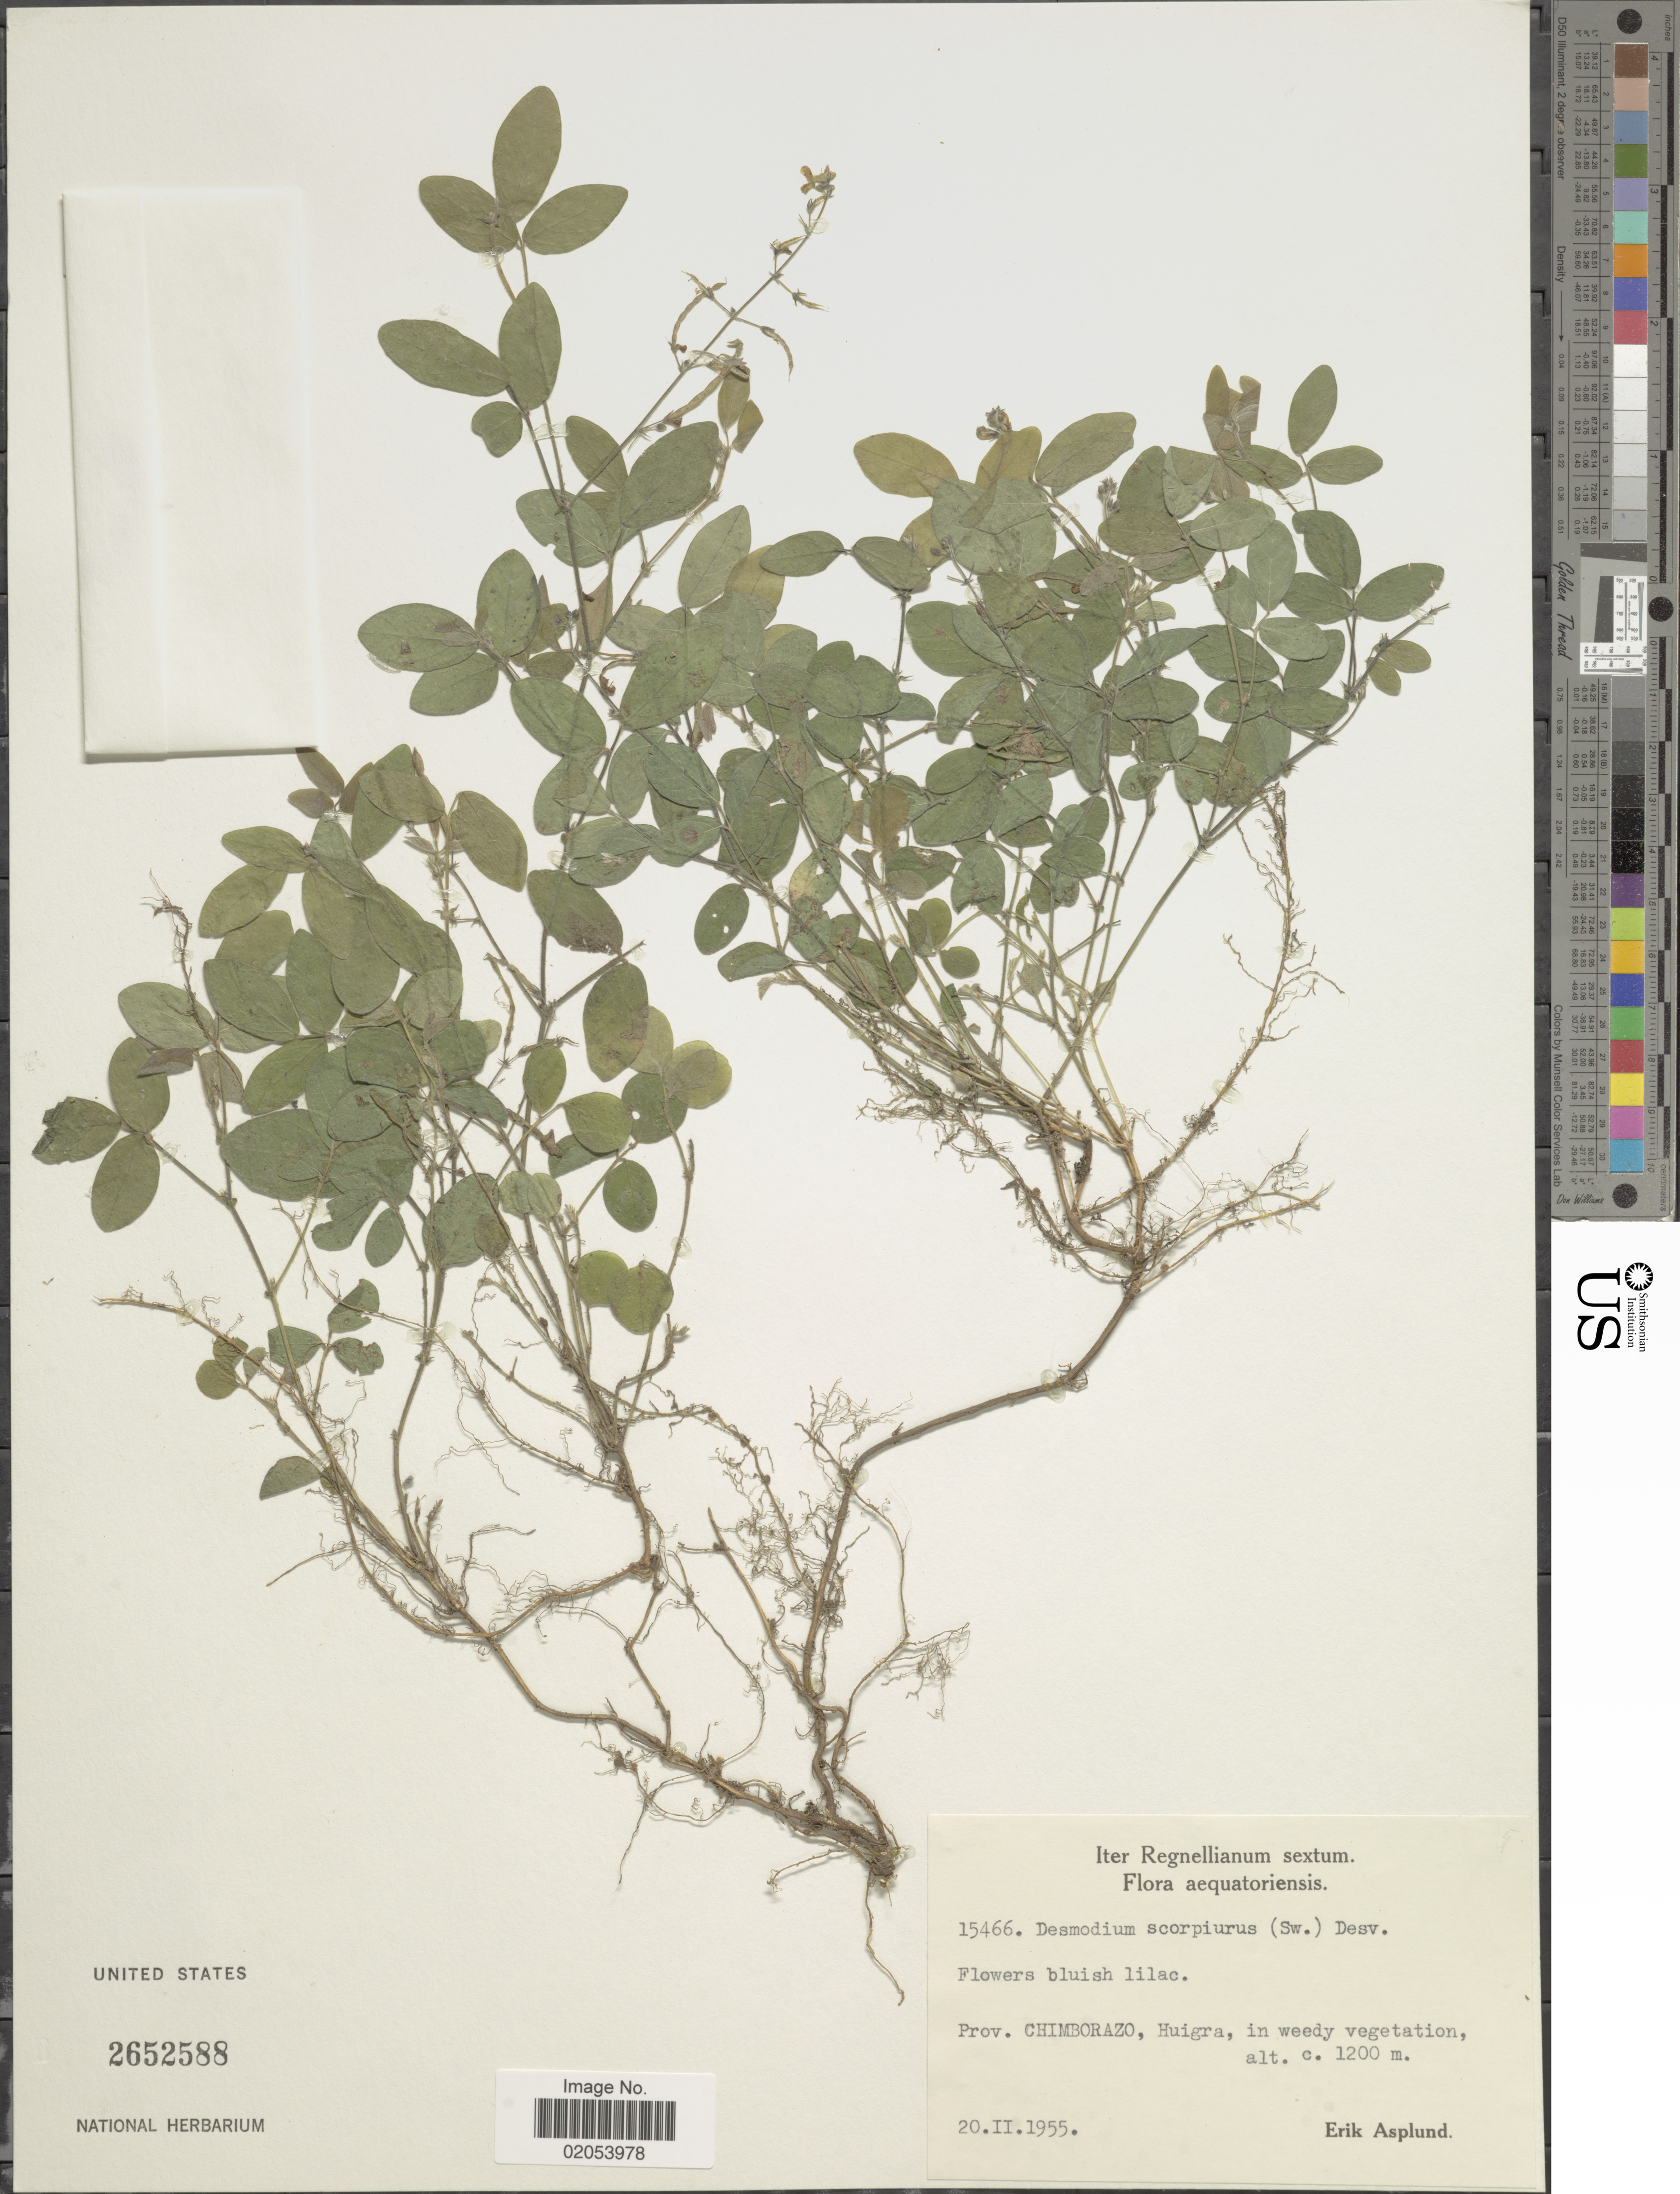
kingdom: Plantae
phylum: Tracheophyta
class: Magnoliopsida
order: Fabales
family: Fabaceae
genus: Desmodium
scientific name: Desmodium scorpiurus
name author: (Sw.) Desv. ex DC.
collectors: E. Asplund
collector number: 15466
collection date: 1955-02-20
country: Ecuador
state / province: Chimborazo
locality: Huigra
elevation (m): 1200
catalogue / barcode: US 2652588